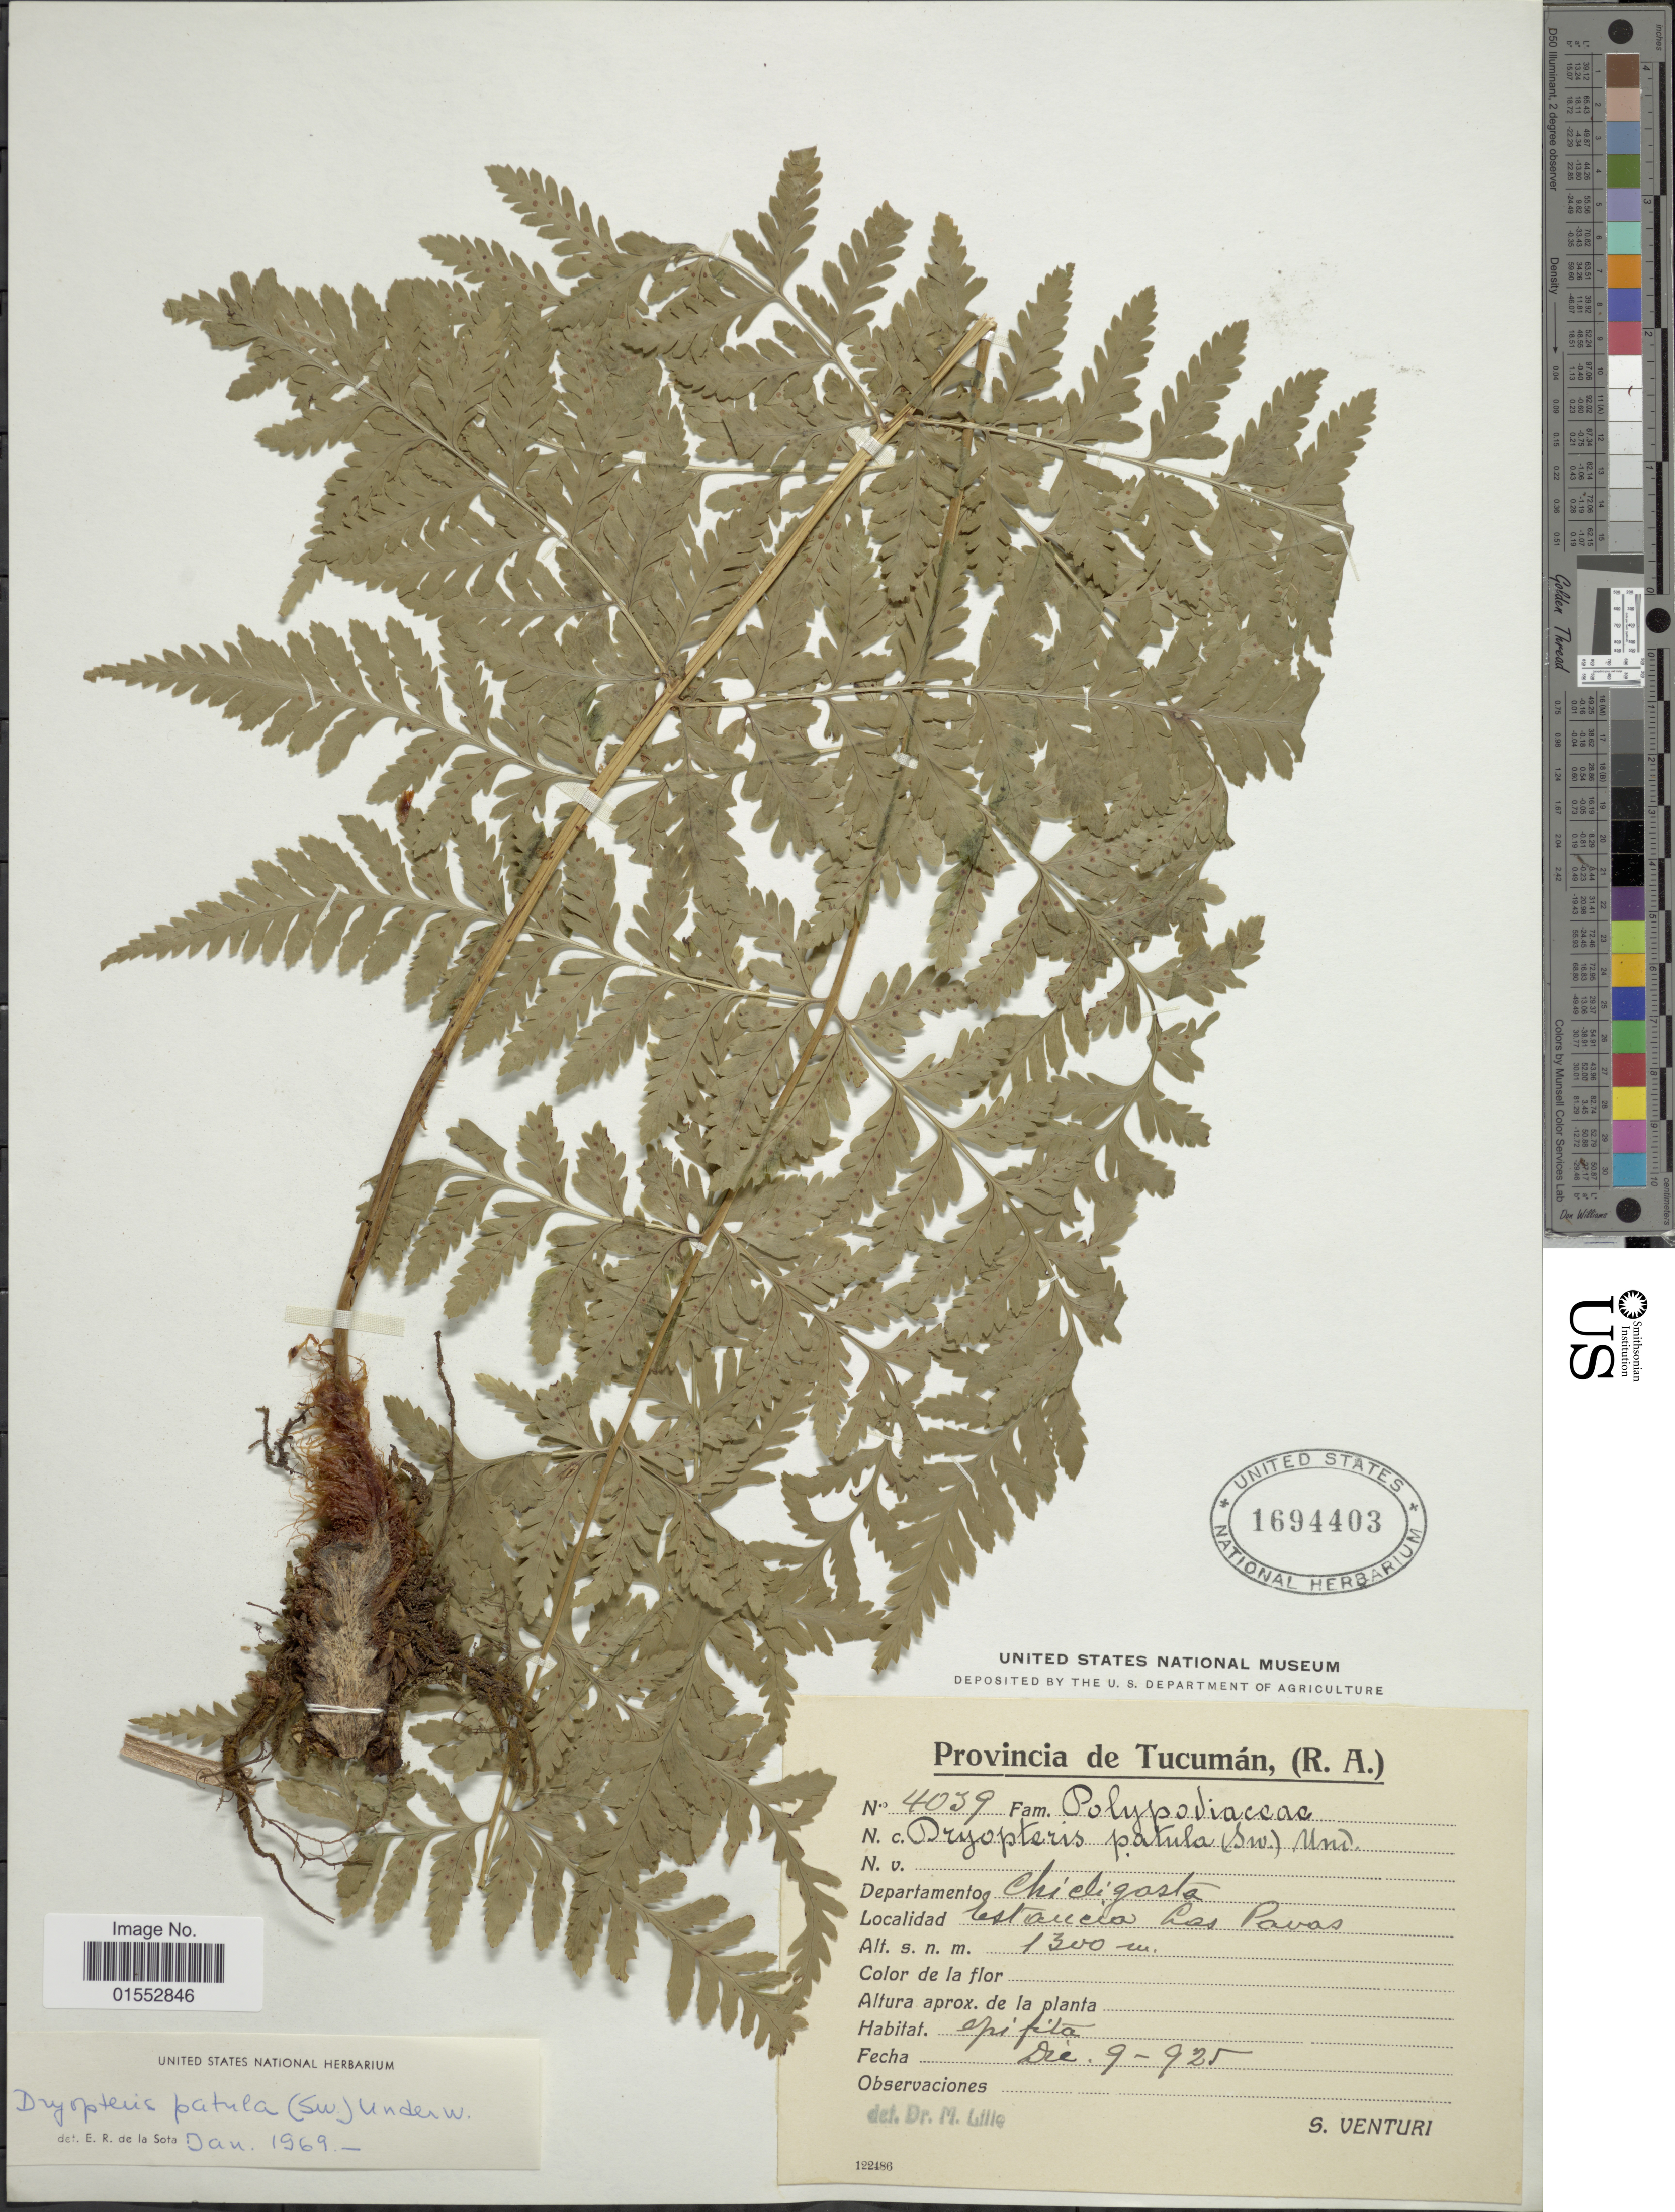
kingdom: Plantae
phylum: Tracheophyta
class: Polypodiopsida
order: Polypodiales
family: Dryopteridaceae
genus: Dryopteris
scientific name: Dryopteris patula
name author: (Sw.) Underw.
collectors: S. Venturi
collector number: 4039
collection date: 1925-12-09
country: Argentina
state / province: Tucuman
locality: Provincia de Tucuman, (R.A.), Departamento Chicligasta, Estancia Las Pavas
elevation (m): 1300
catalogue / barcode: US 1694403